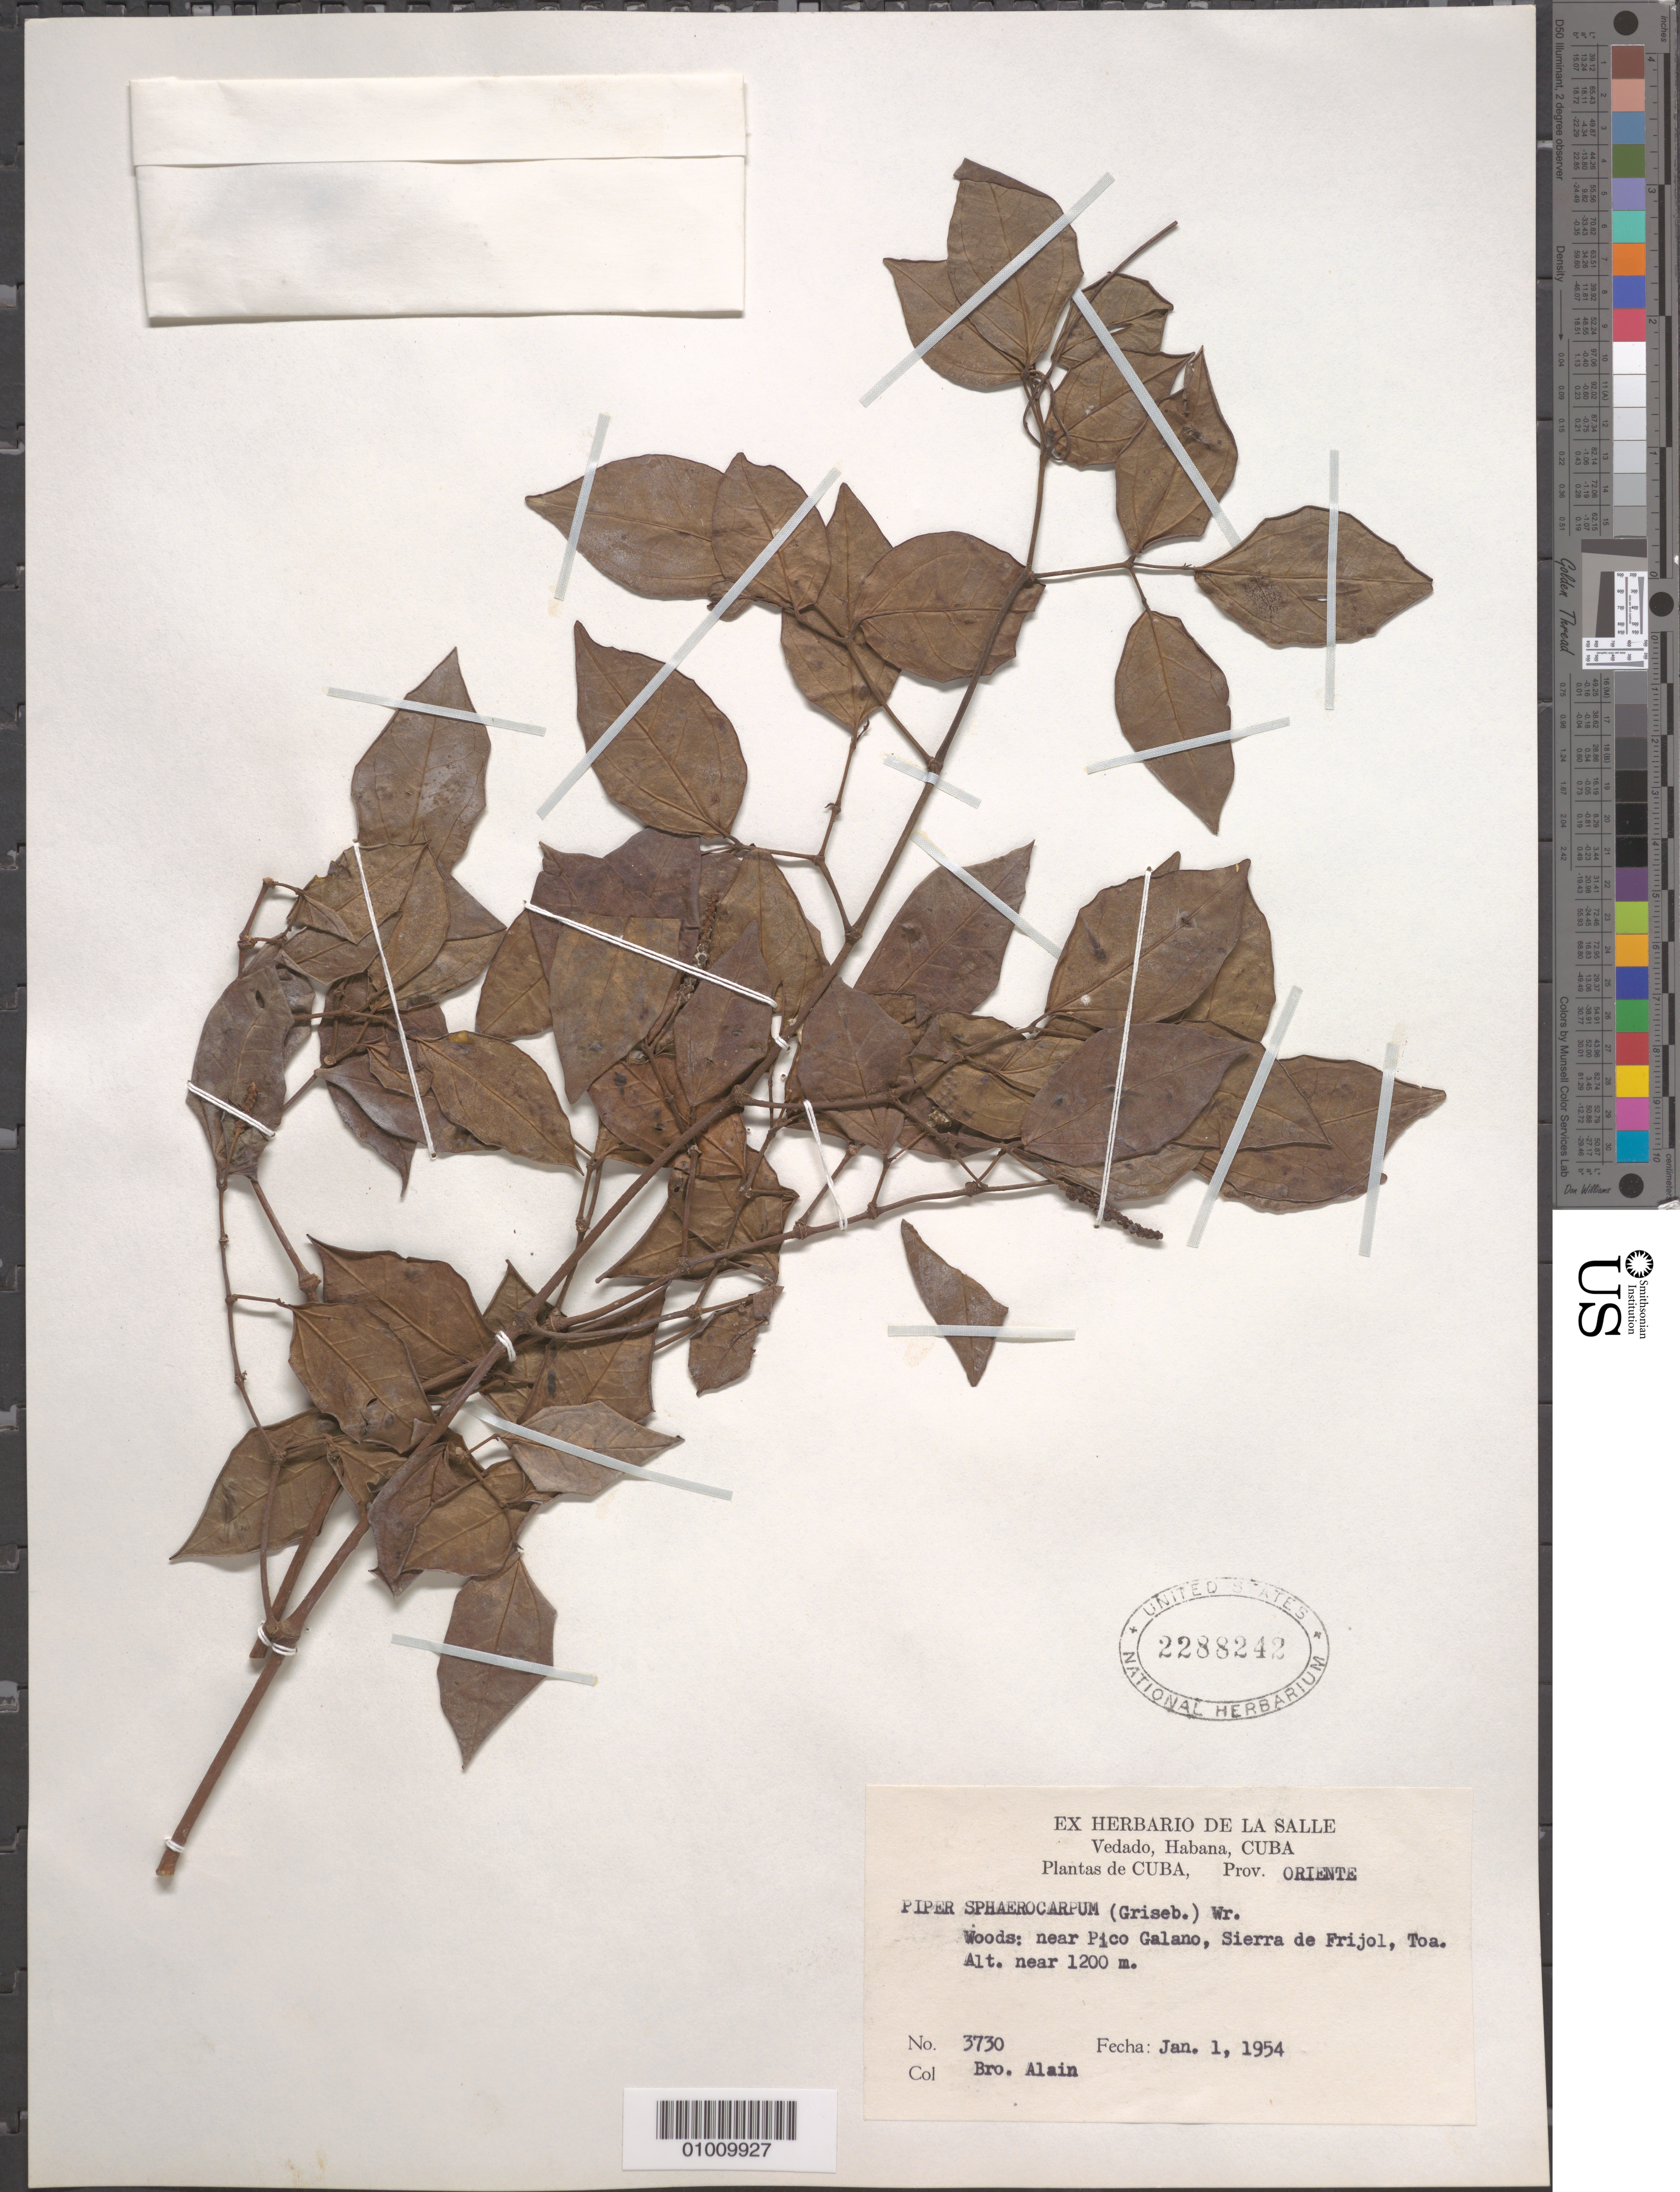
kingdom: Plantae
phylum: Tracheophyta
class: Magnoliopsida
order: Piperales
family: Piperaceae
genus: Piper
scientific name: Piper sphaerocarpum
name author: (Griseb.) C. Wright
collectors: A. H. Liogier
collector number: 3730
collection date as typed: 01 Jan 1954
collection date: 1954-01-01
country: Cuba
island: Cuba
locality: Vedado, Habana Woods near Pico Galano, Sierra de Frijol, Toa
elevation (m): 1200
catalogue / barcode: US 2288242